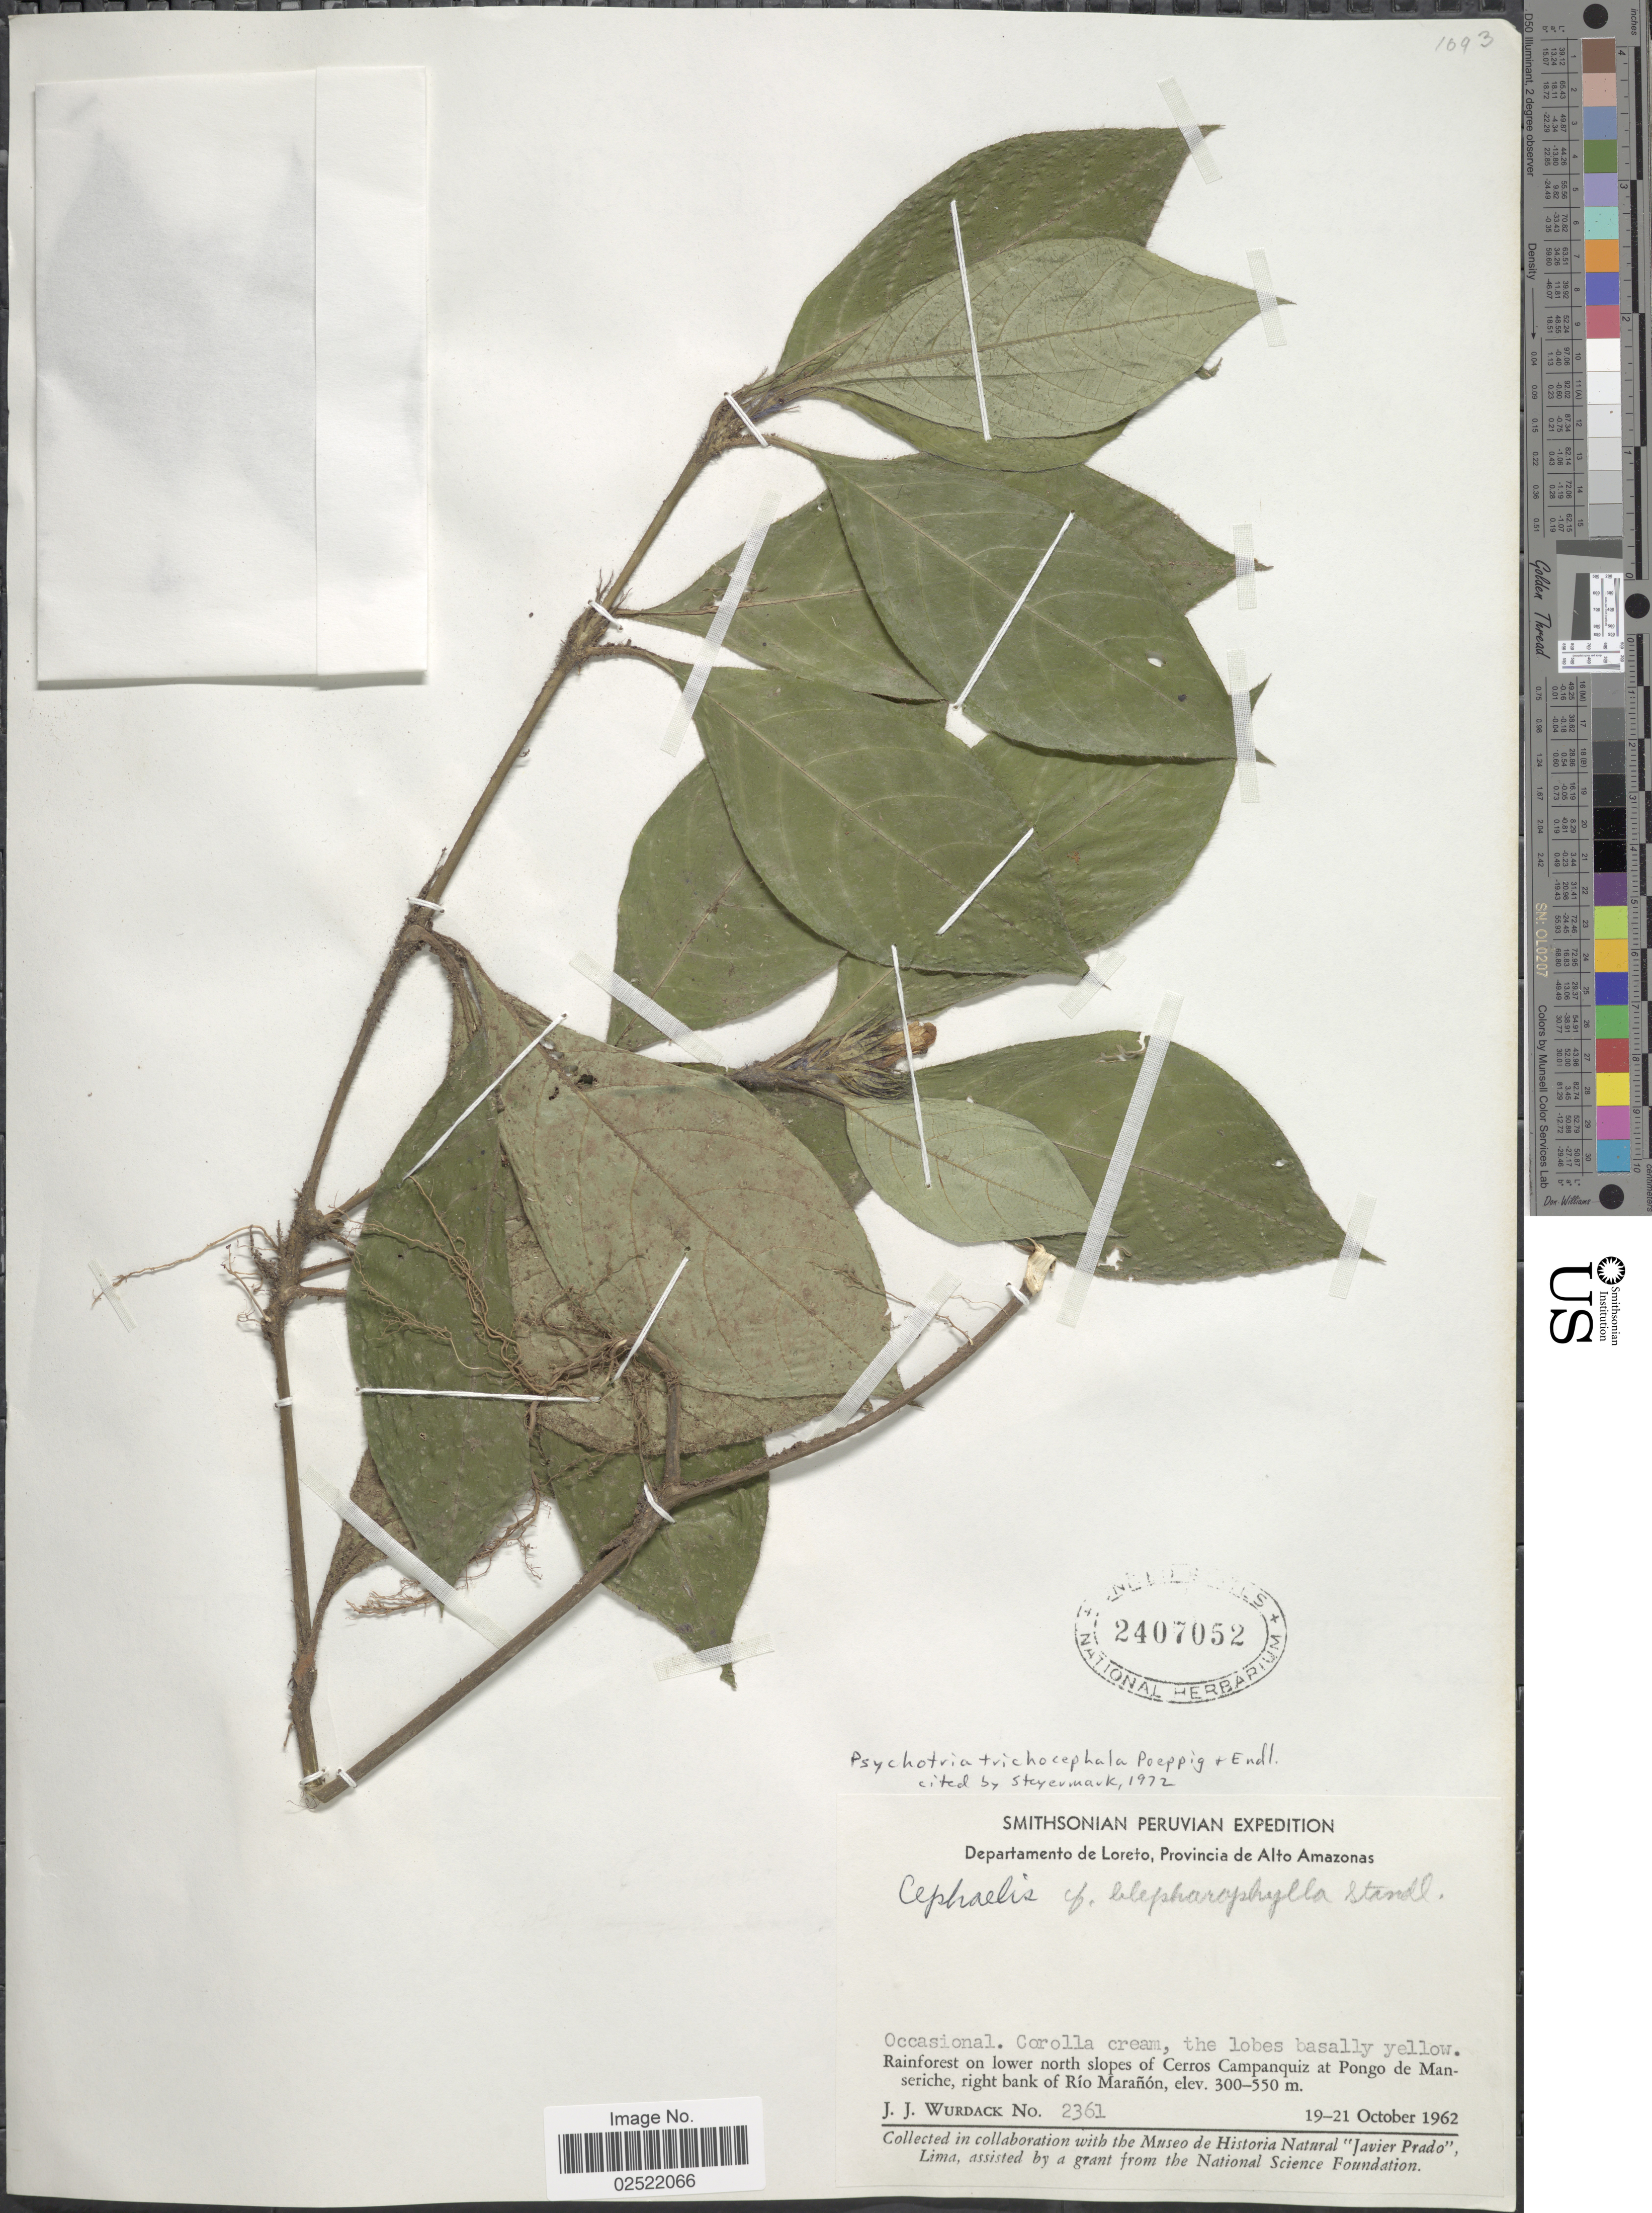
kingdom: Plantae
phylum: Tracheophyta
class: Magnoliopsida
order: Gentianales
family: Rubiaceae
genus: Psychotria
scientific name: Psychotria trichocephala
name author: Poepp.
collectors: J. J. Wurdack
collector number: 2361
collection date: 1962-10-19/1962-10-21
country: Peru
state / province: Loreto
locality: Departamento de Loreto, Provincia de Alto Amazonas. Rainforest on lower north slopes of Cerros Campanquiz at Pongo de Manseriche, right bank of Rio Maranon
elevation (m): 300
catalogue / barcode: US 2407052